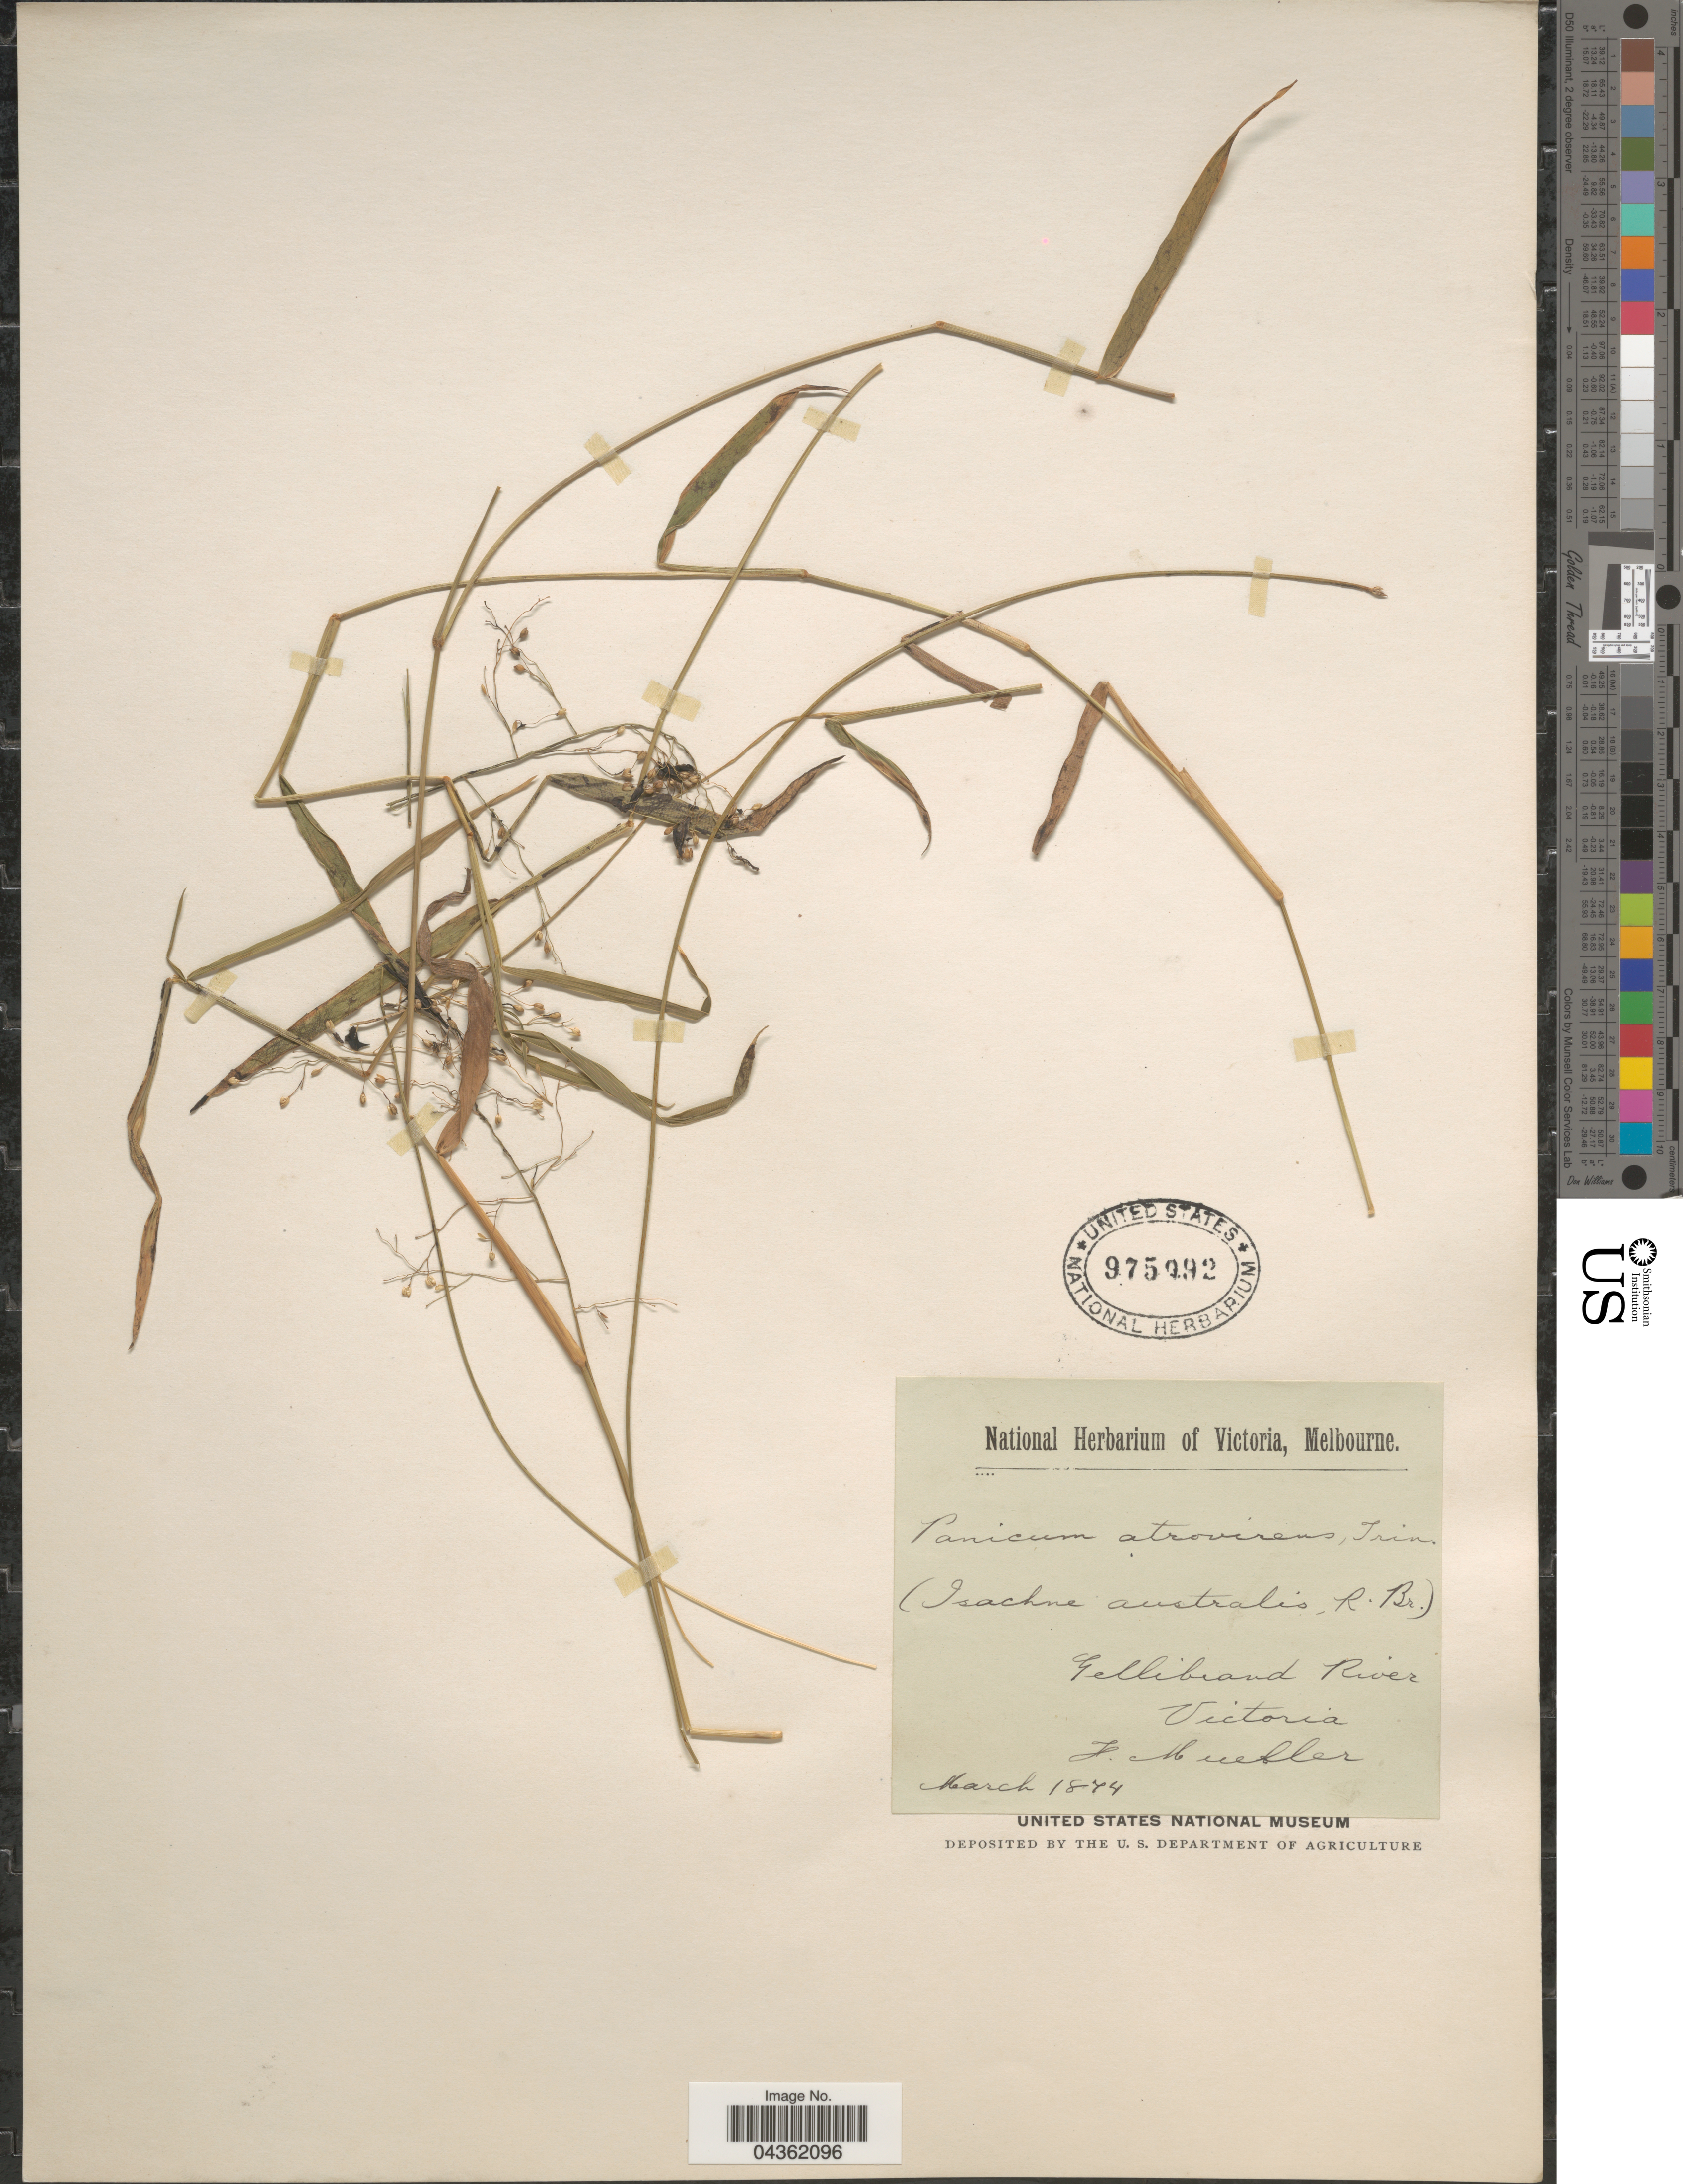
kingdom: Plantae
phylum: Tracheophyta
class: Liliopsida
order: Poales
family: Poaceae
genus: Isachne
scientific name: Isachne globosa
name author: (Thunb.) Kuntze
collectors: -- Müller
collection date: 1874-03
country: Australia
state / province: Victoria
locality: Gellibrand River. Victoria.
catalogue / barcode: US 975092